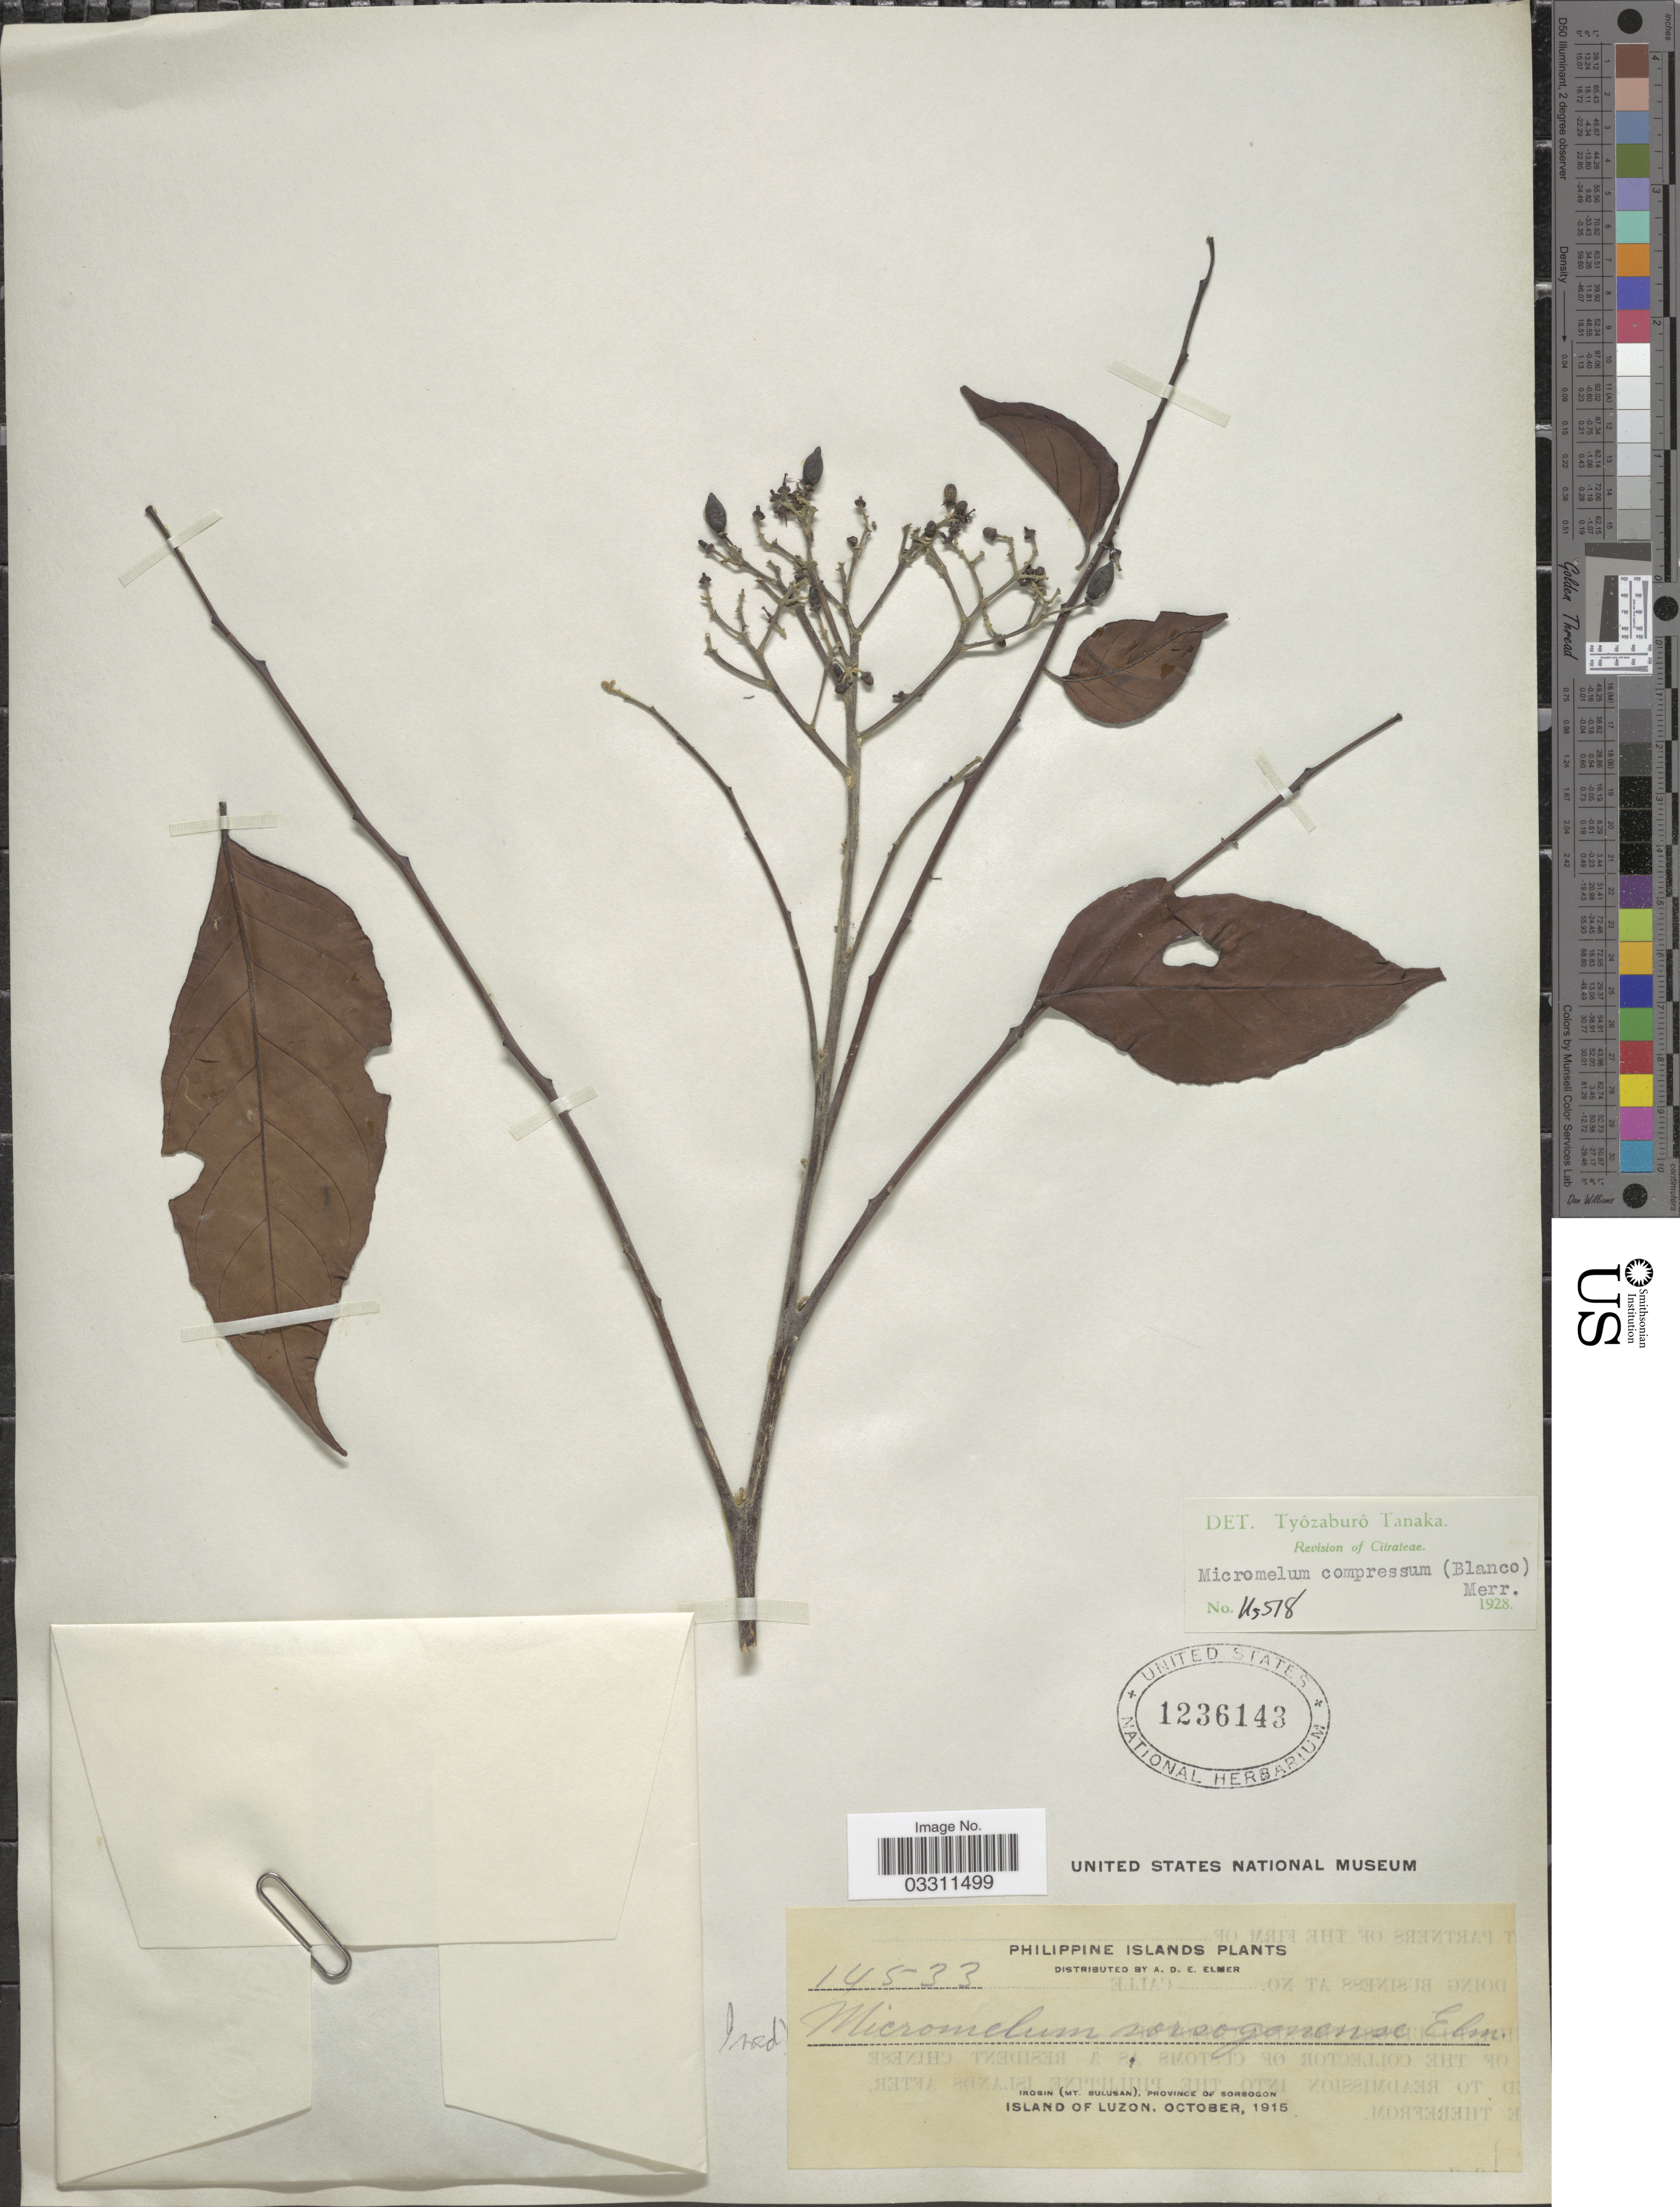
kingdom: Plantae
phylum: Tracheophyta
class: Magnoliopsida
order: Sapindales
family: Rutaceae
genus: Micromelum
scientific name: Micromelum compressum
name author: (Blanco) Merr.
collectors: A. D. E. Elmer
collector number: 14533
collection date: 1915-10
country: Philippines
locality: Irosin (Mt. Bulusan), Province of Sorsogon, Island of Luzon.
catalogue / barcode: US 1236143